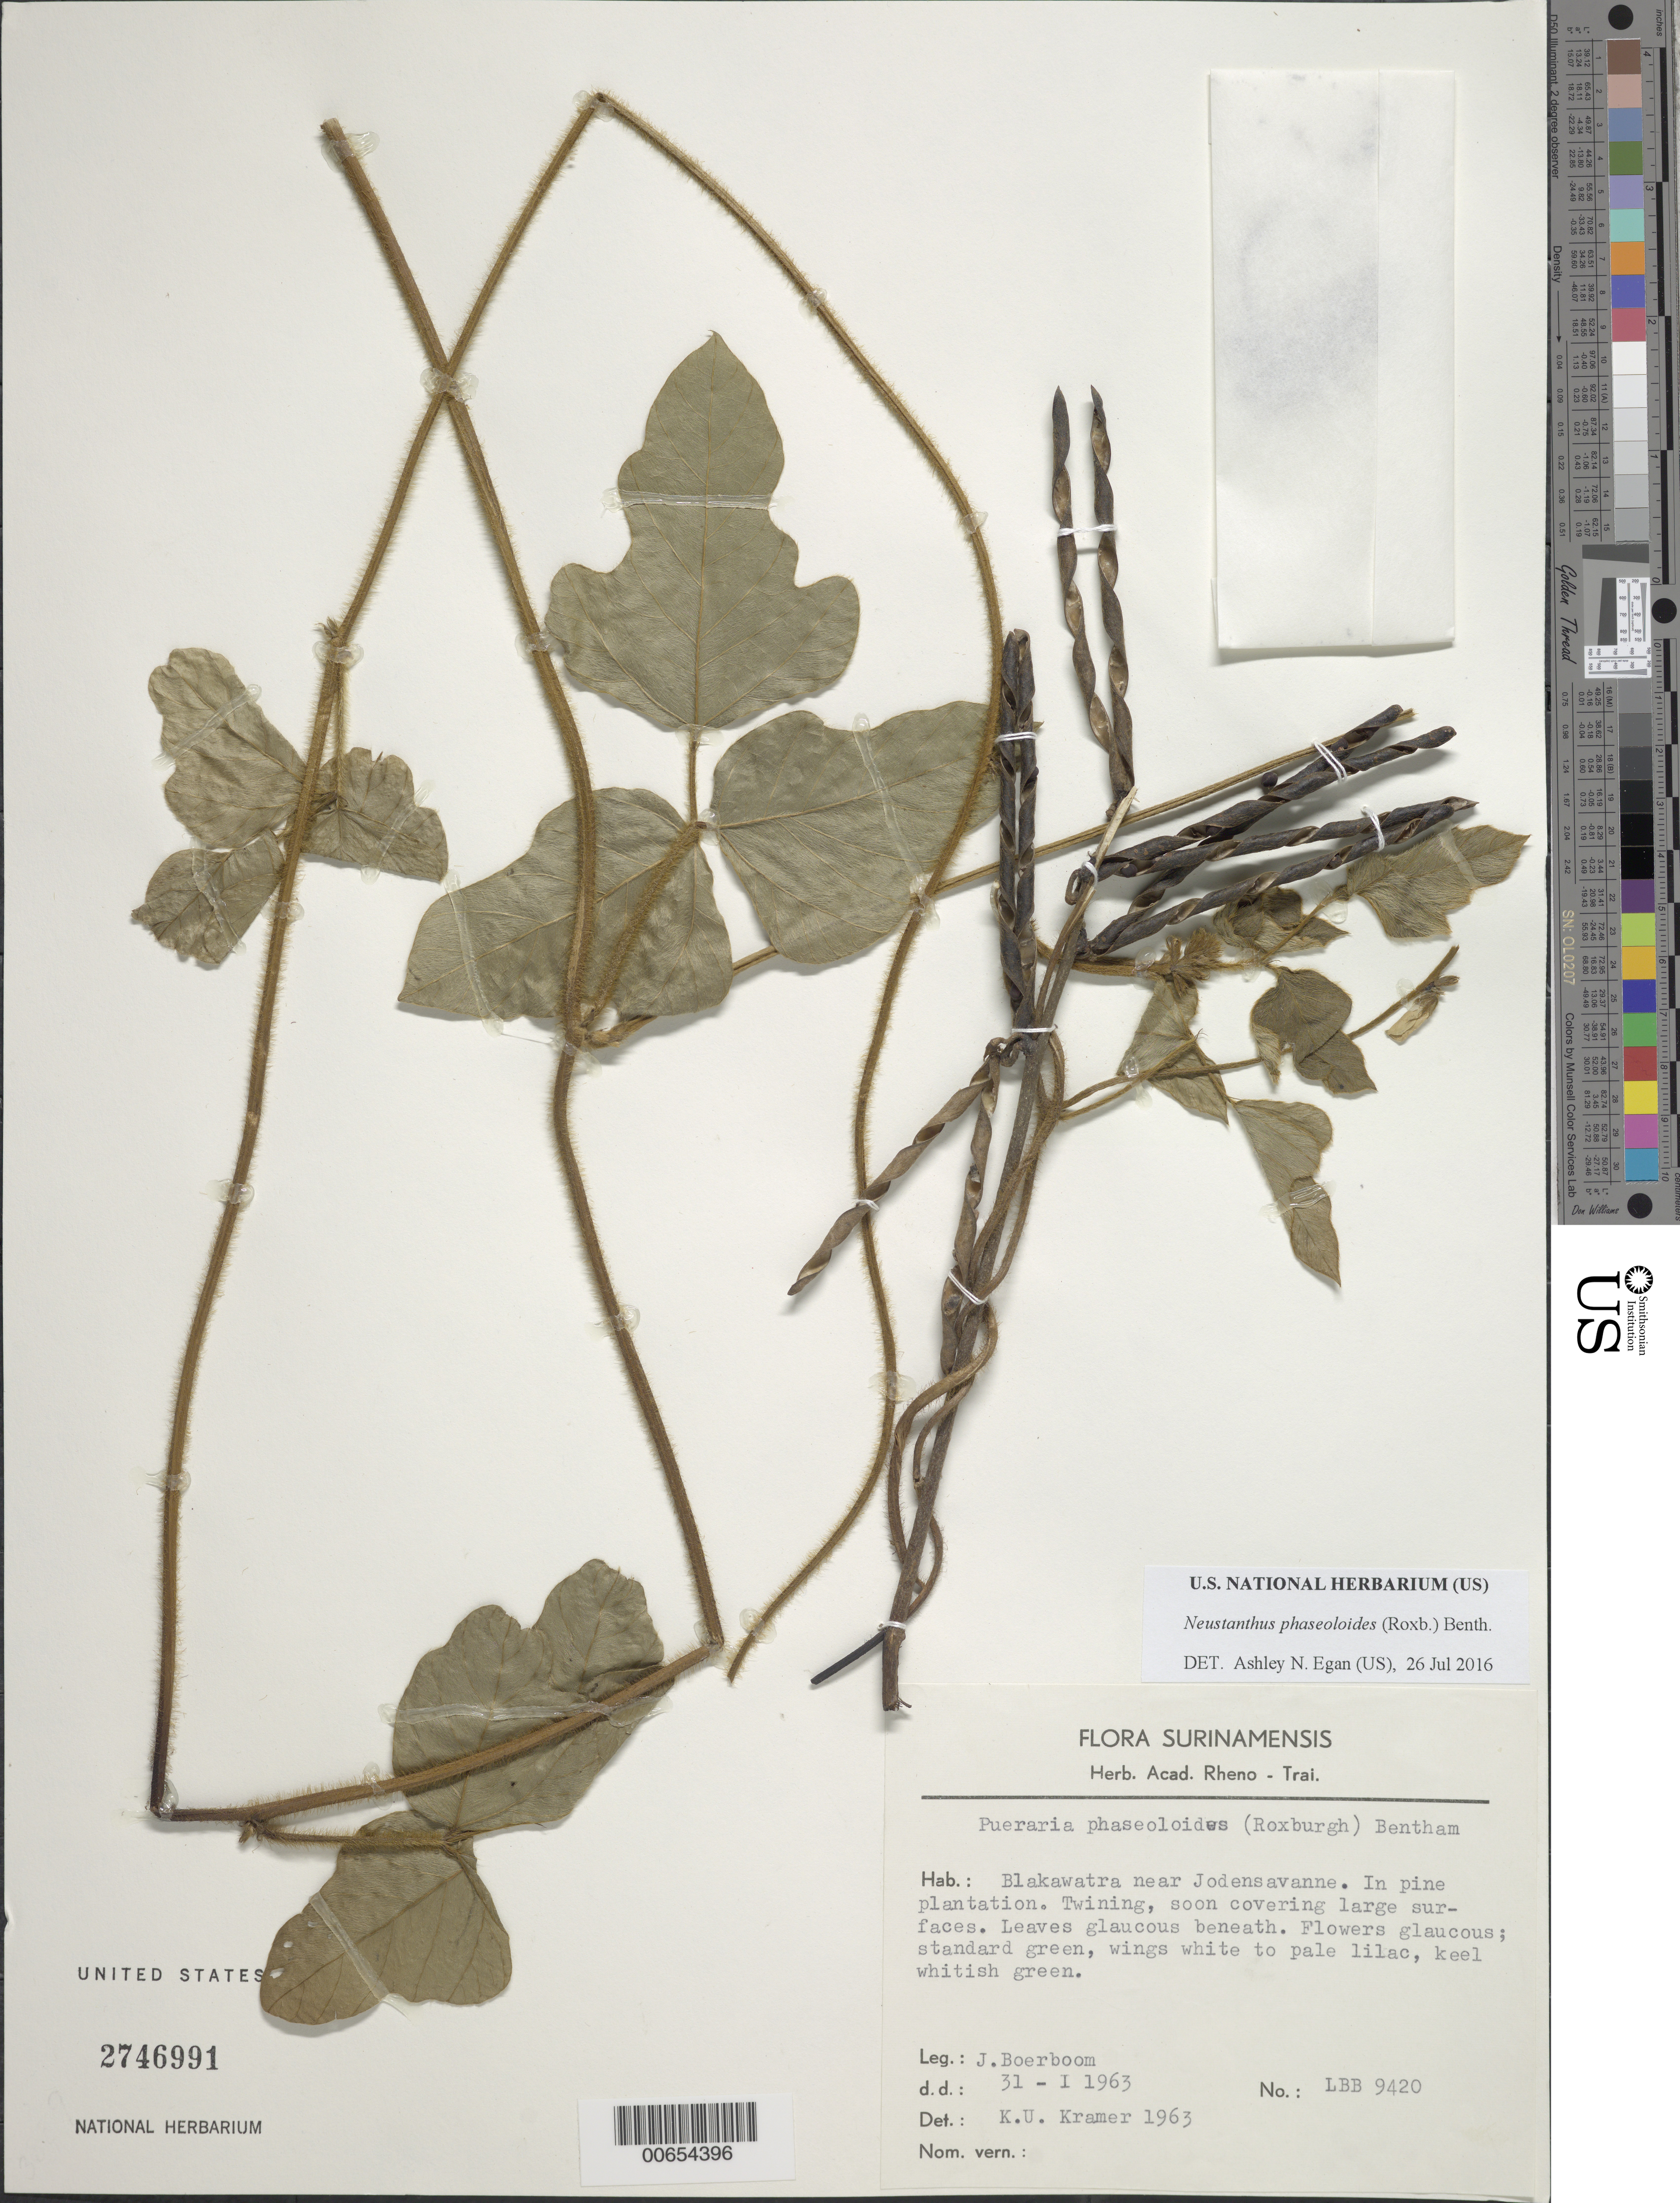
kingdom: Plantae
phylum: Tracheophyta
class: Magnoliopsida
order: Fabales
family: Fabaceae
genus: Neustanthus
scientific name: Neustanthus phaseoloides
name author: (Roxb.) Benth.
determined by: Egan, Ashley N., (US), Smithsonian Institution - National Museum of Natural History (UNITED STATES)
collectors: J. Boerboom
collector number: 9420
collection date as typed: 31-Jan-63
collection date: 1963-01-31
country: Suriname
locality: Blakawatra; Jodenssavanne-Mapane Kreek area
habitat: Pine plantation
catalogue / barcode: US 2746991